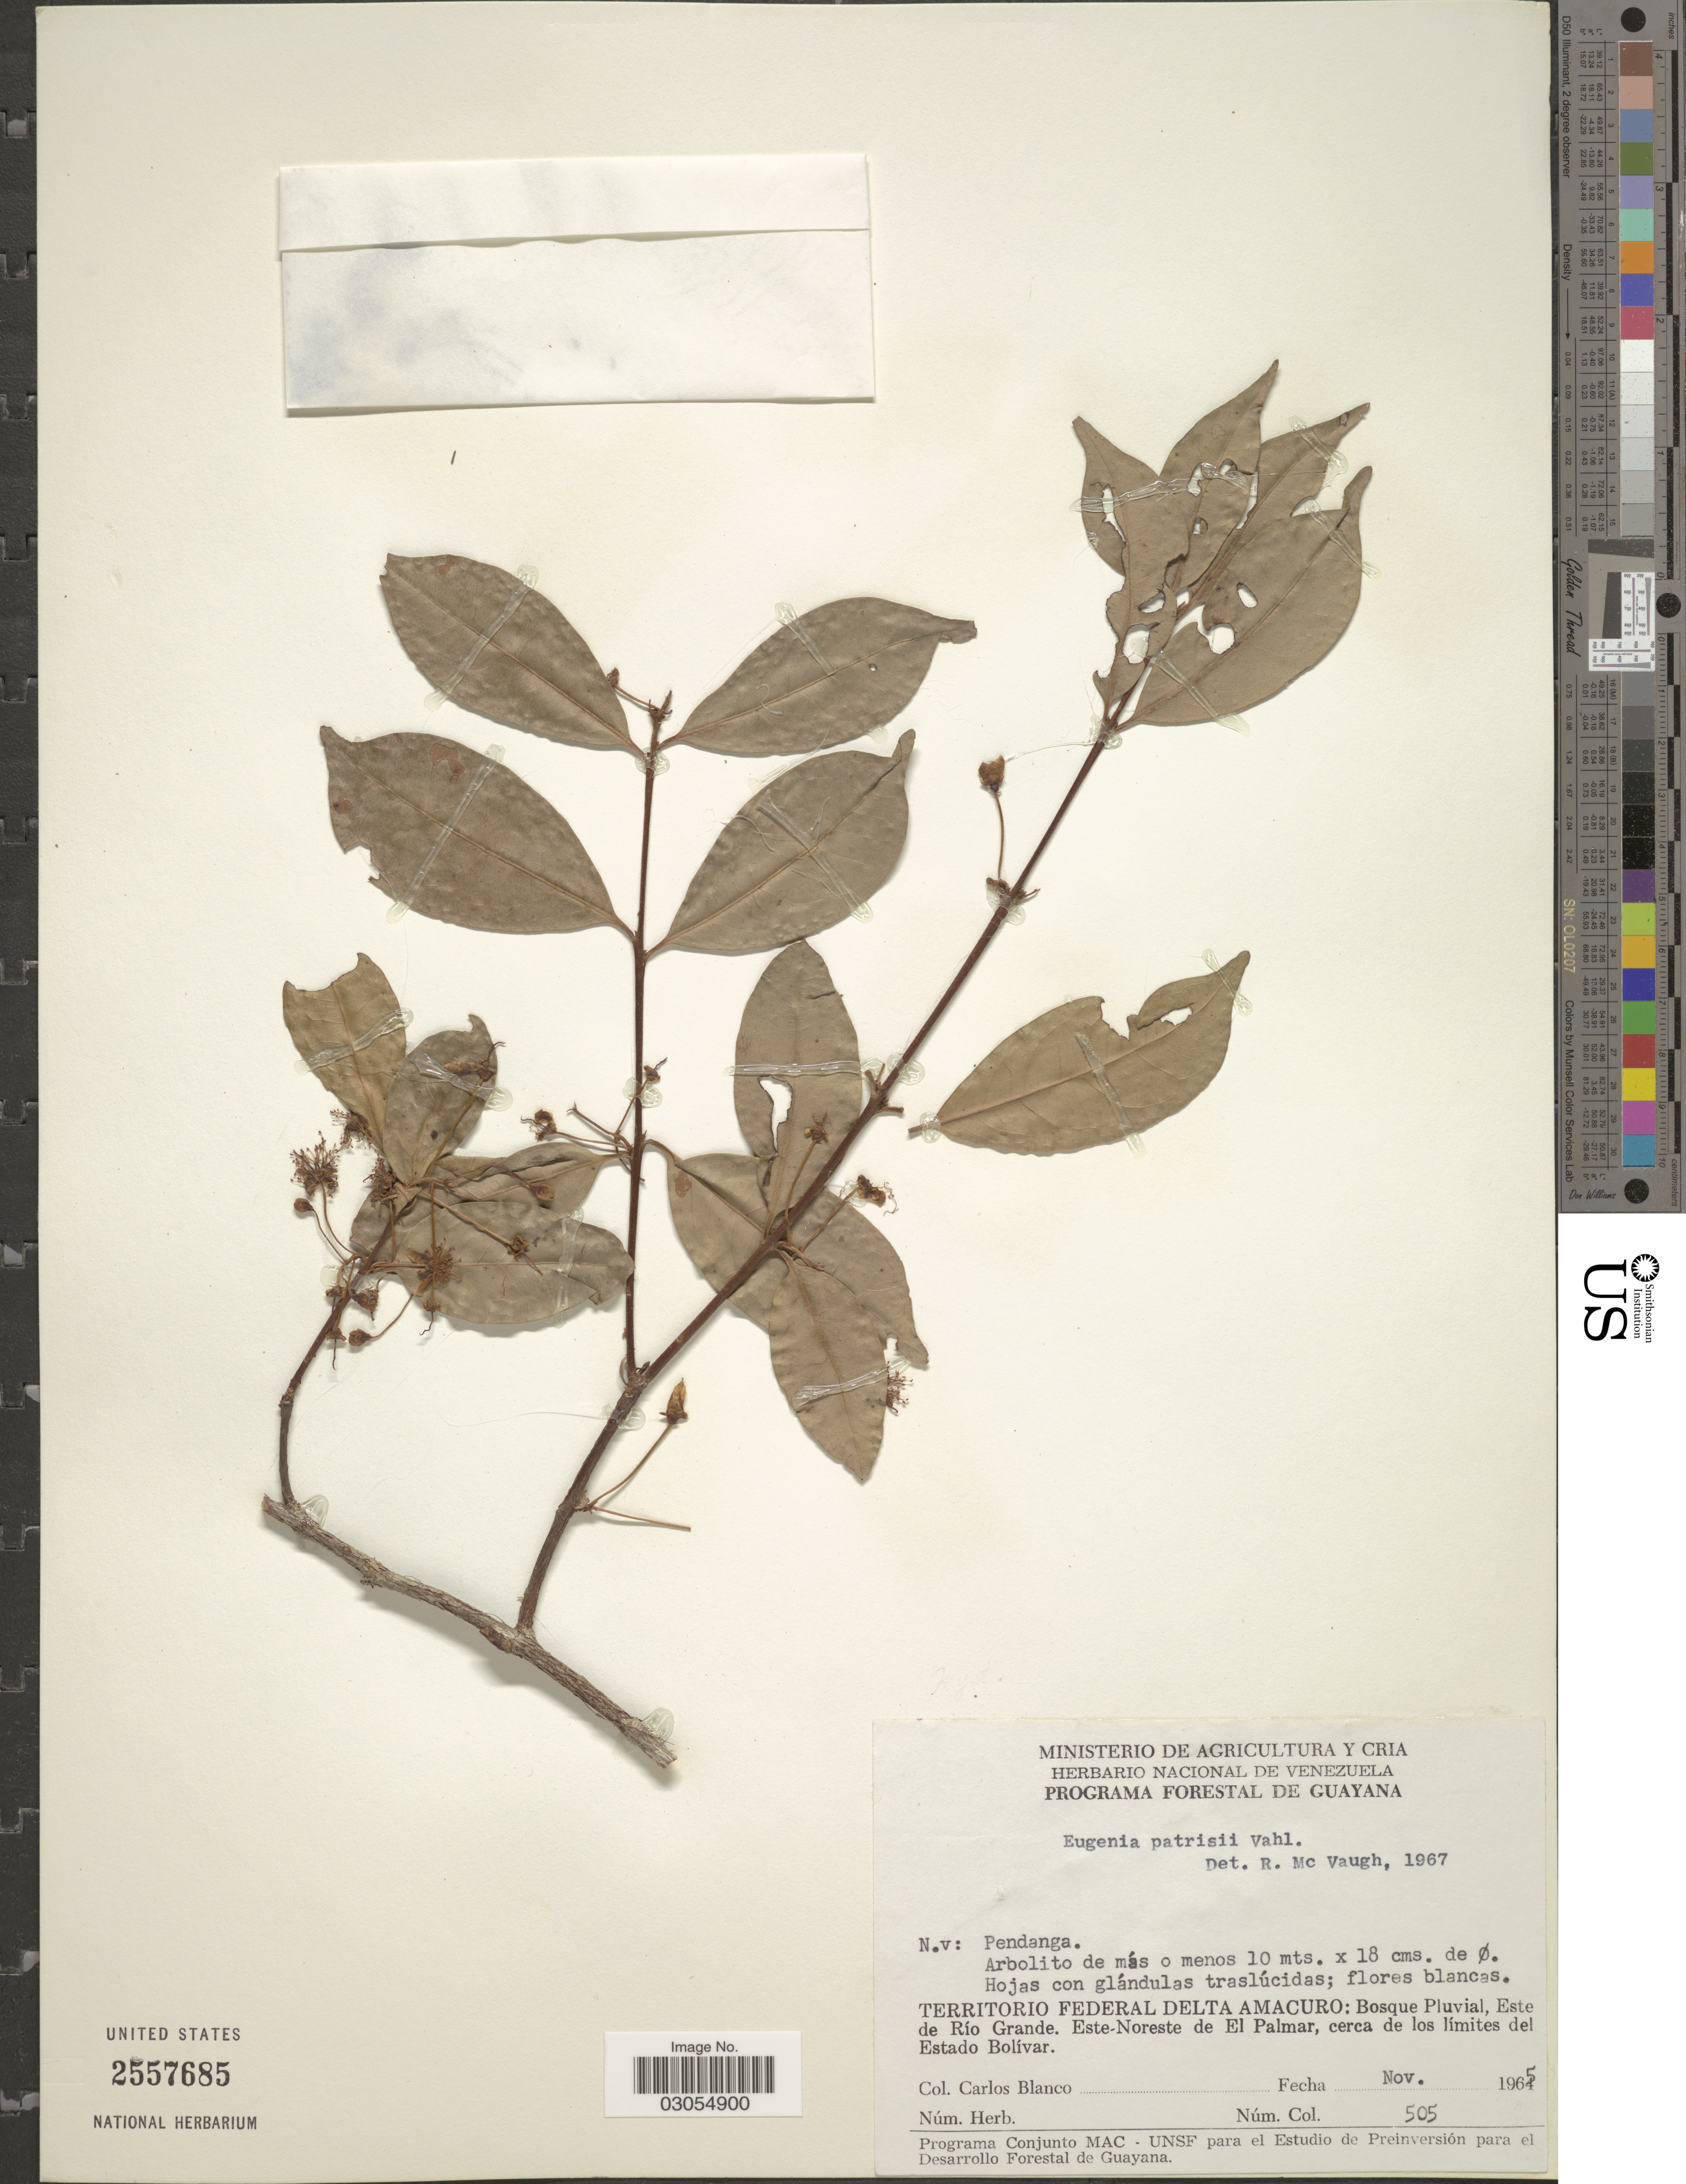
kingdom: Plantae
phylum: Tracheophyta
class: Magnoliopsida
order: Myrtales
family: Myrtaceae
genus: Eugenia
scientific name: Eugenia patrisii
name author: Vahl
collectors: C. Blanco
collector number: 505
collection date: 1965-11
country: Venezuela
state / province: Delta Amacuro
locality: Territorio Federal Delta Amacuro: Bosque Pluvial, Este de Río Grande. Este-Noreste de El Palmar, cerca de los límites del Estado Bolívar.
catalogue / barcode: US 2557685